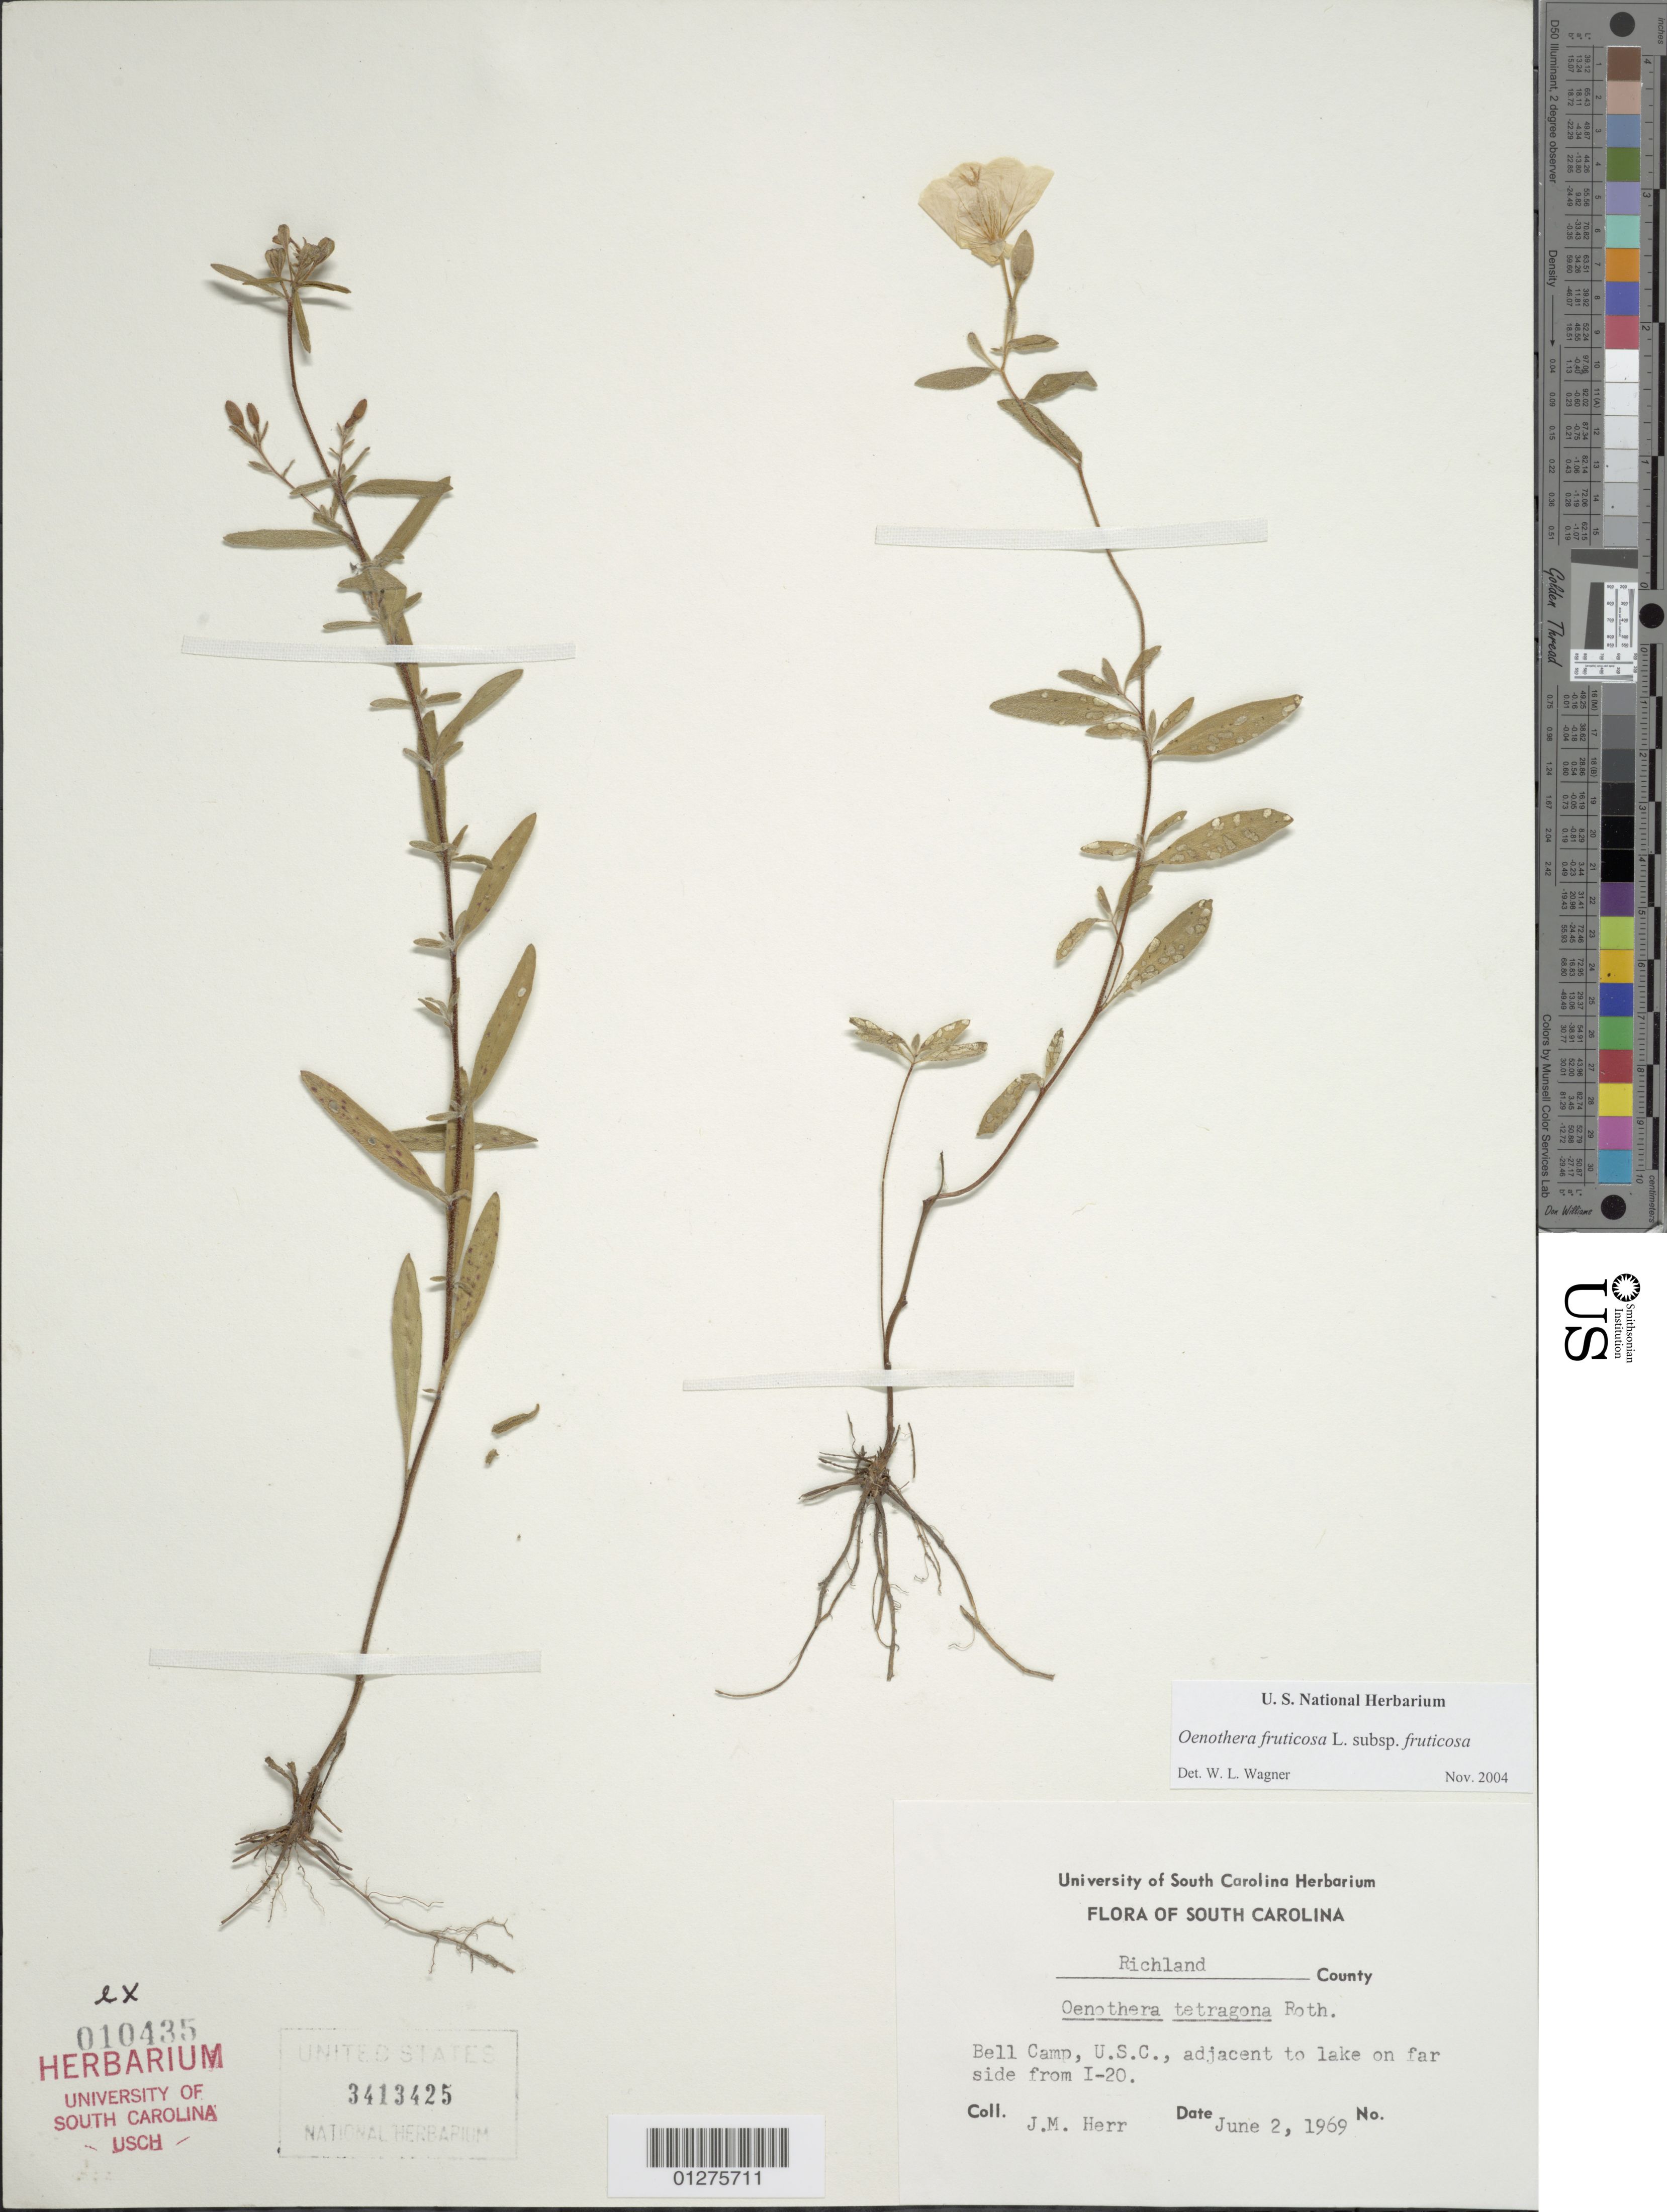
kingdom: Plantae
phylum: Tracheophyta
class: Magnoliopsida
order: Myrtales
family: Onagraceae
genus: Oenothera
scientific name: Oenothera fruticosa subsp. fruticosa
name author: L.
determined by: Wagner, W. L., (BOT), Smithsonian Institution - National Museum of Natural History (UNITED STATES)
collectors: J. Herr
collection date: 1969-06-02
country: United States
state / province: South Carolina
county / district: Richland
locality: Bell Camp, U.S.C., adjacent to lake on far side from I-20.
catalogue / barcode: US 3413425